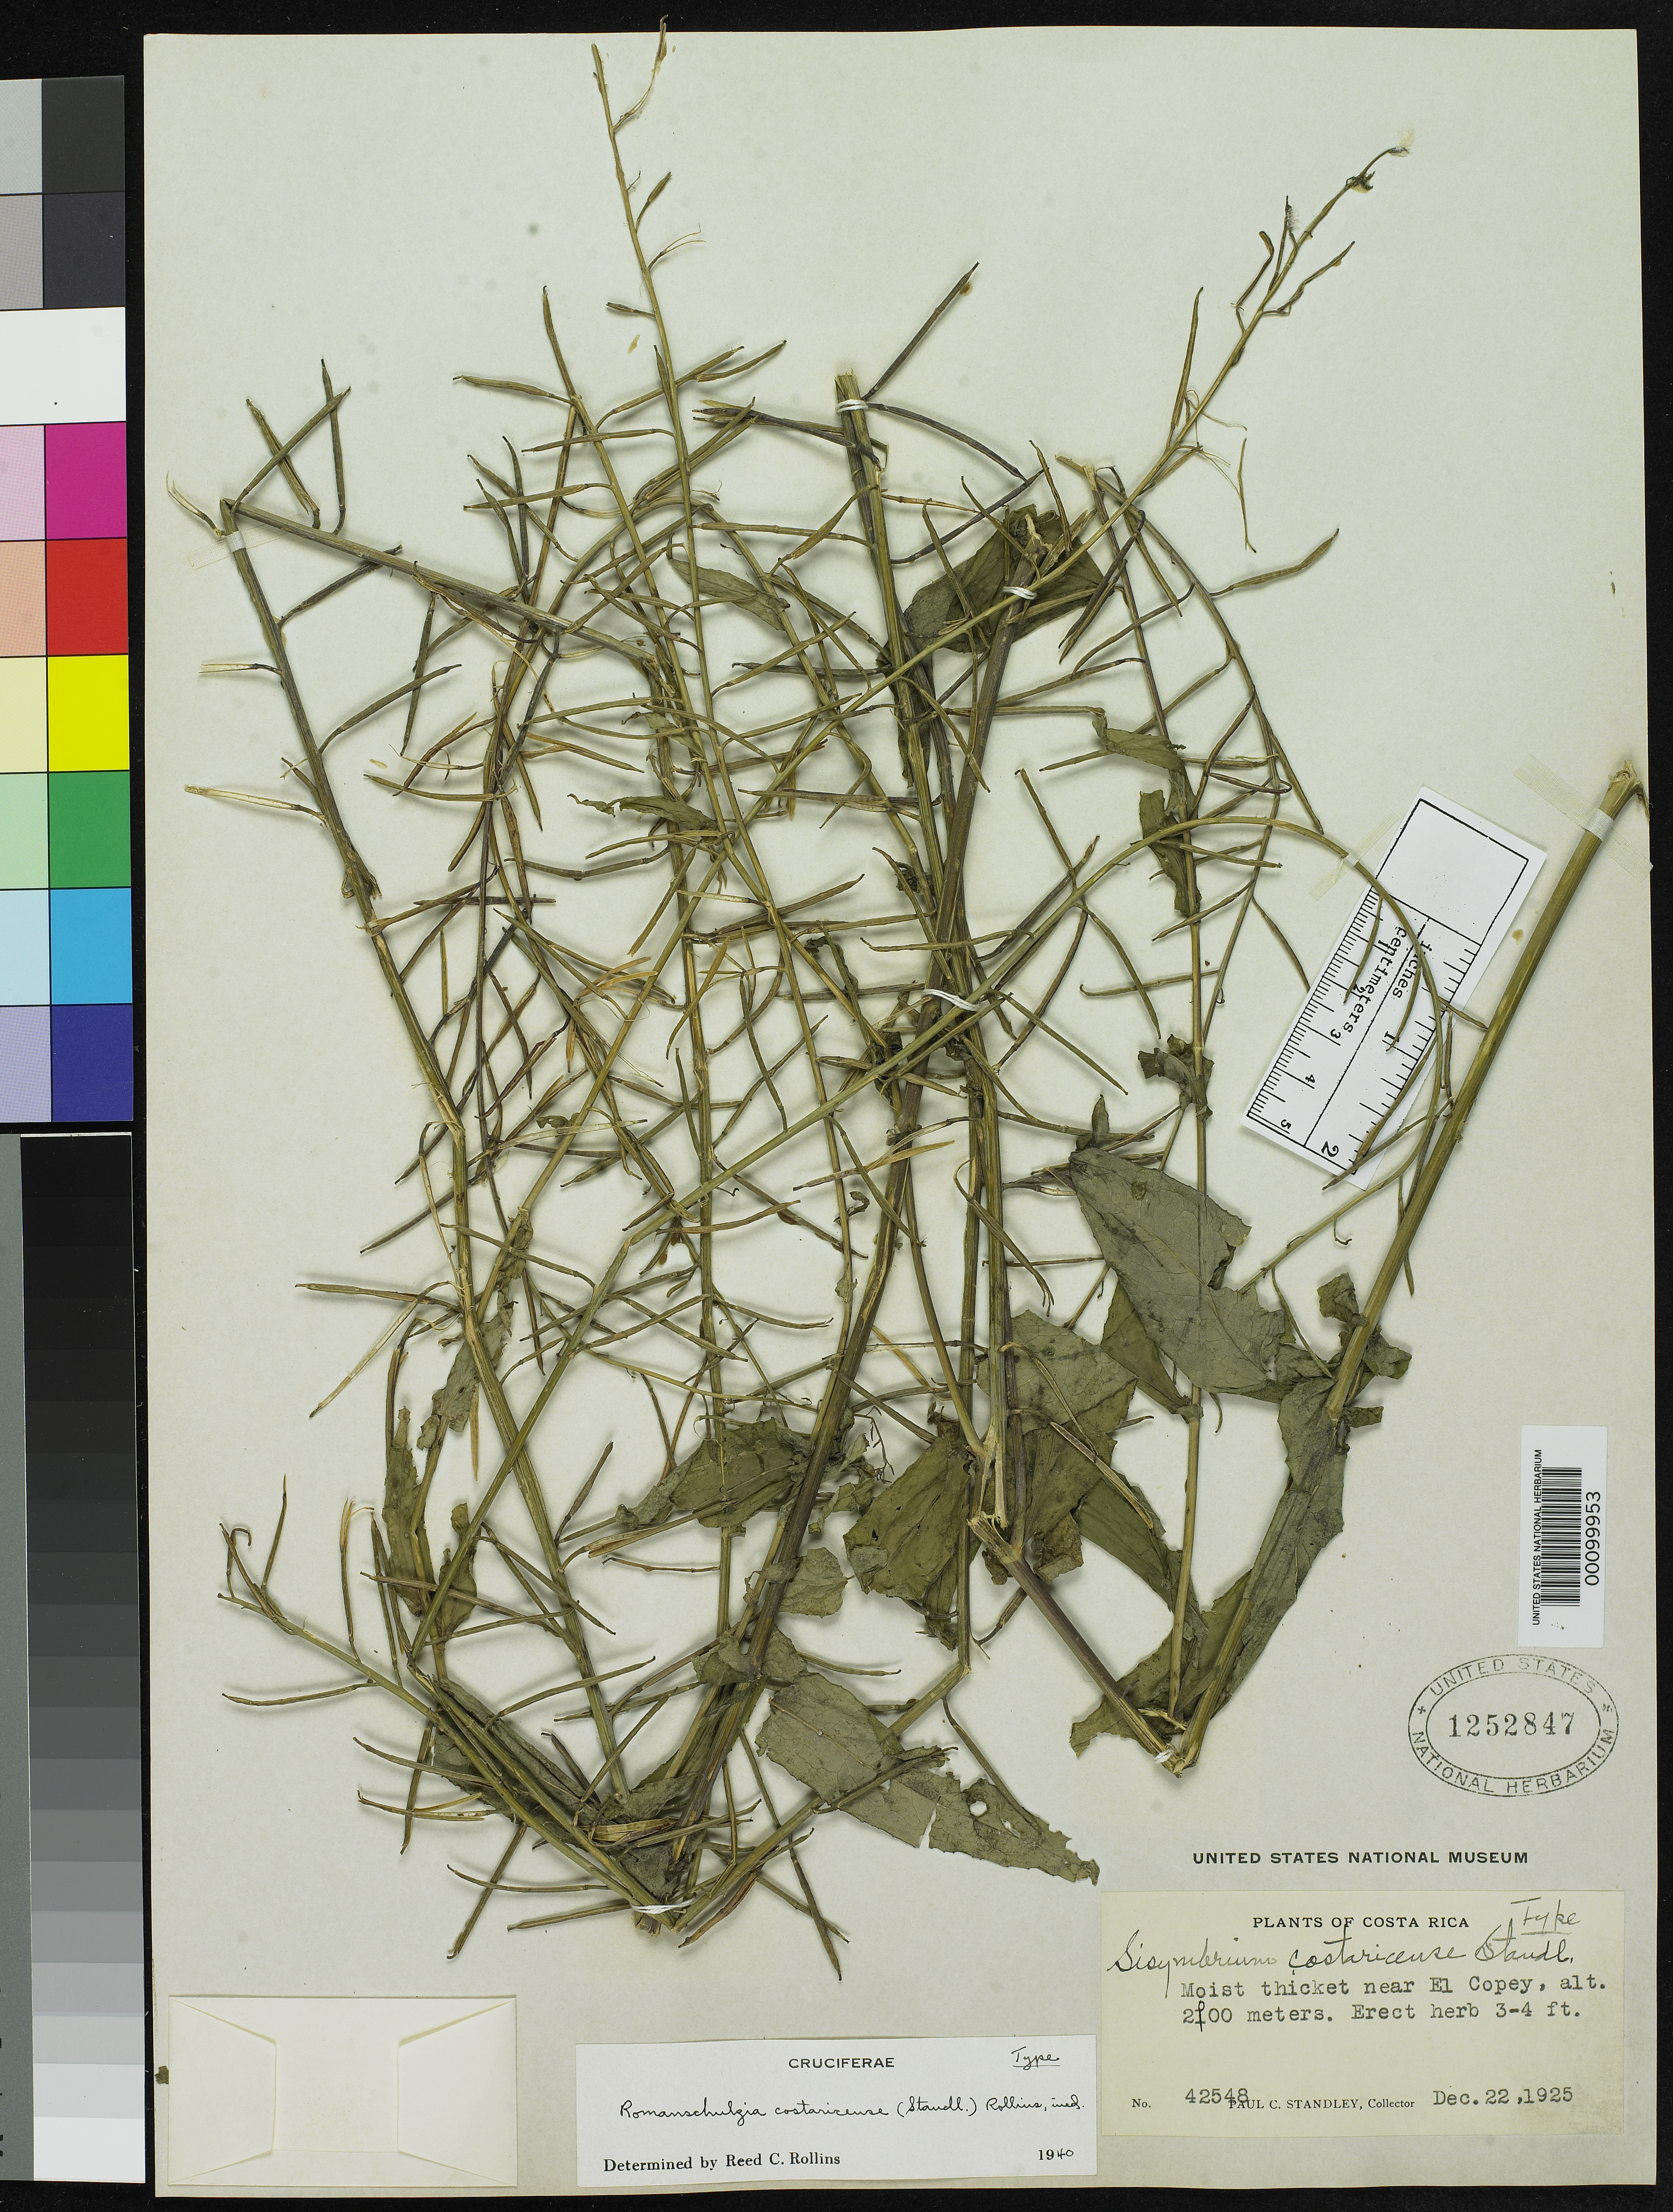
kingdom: Plantae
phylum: Tracheophyta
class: Magnoliopsida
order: Brassicales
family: Brassicaceae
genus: Sisymbrium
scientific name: Sisymbrium costaricense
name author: Standl.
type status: Holotype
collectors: P. C. Standley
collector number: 42548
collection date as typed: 22 Dec 1925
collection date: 1925-12-22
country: Costa Rica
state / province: San José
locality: Near El Copey.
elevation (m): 2000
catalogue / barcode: US 1252847